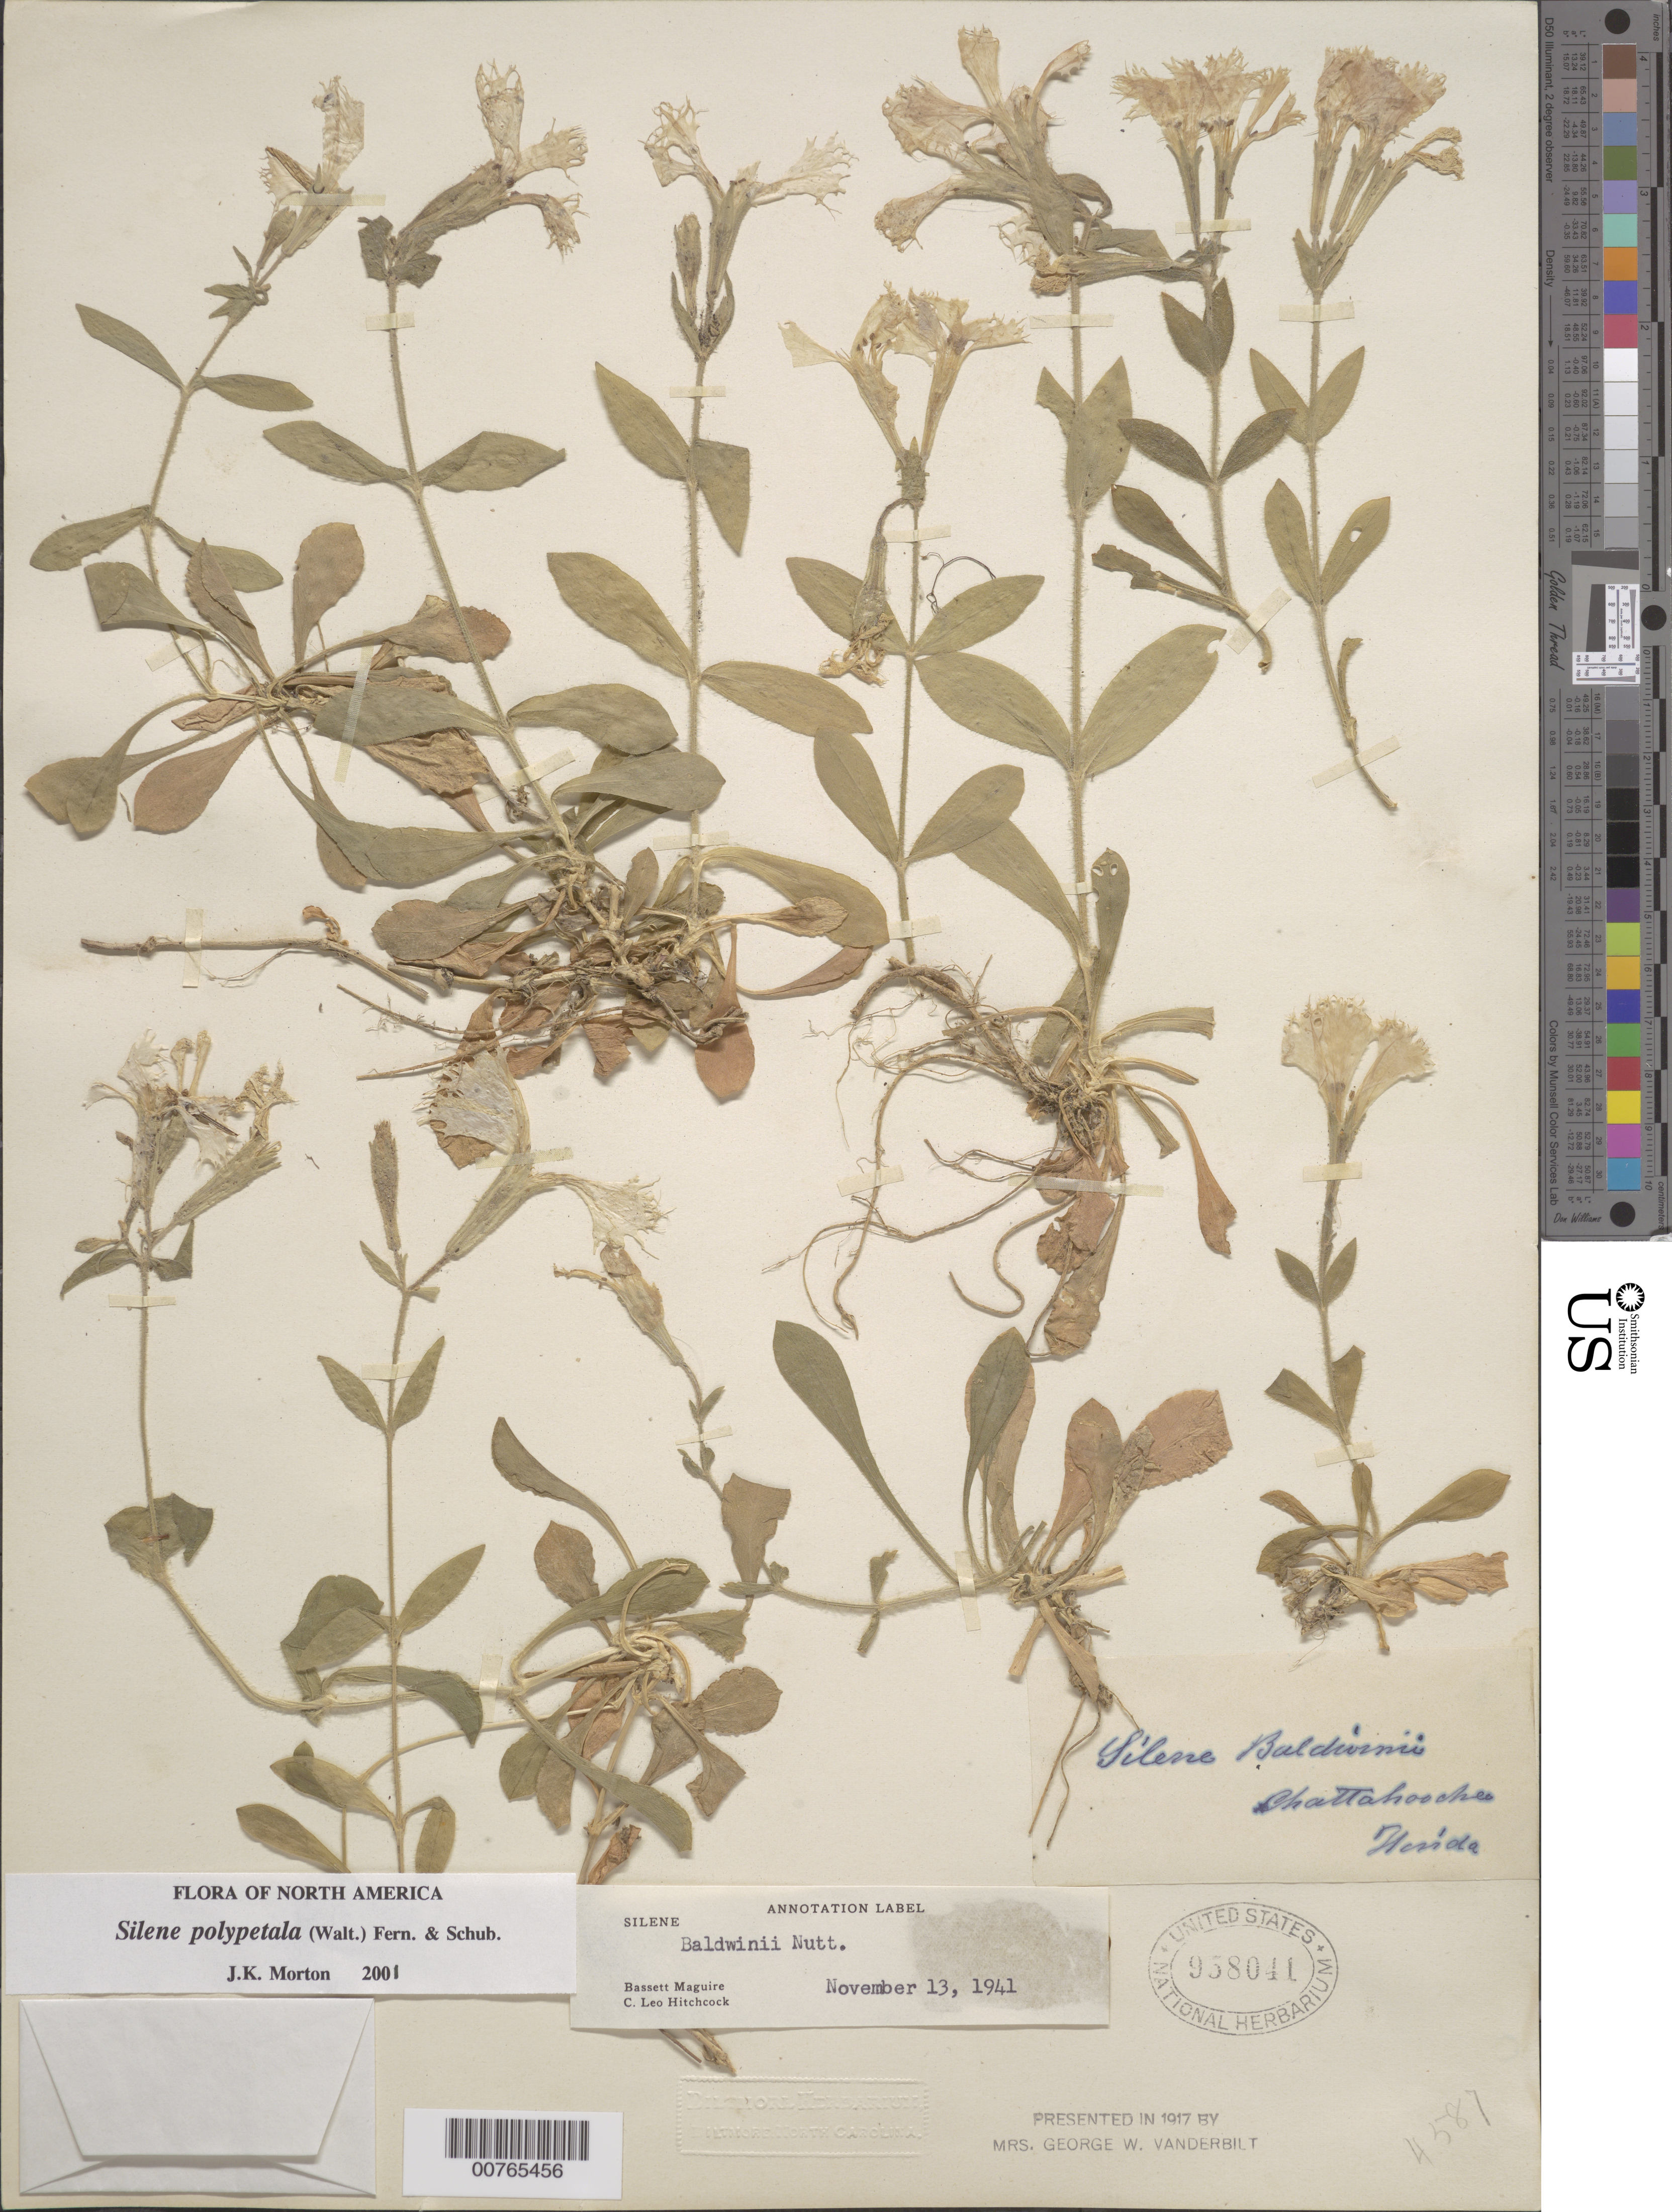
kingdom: Plantae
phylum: Tracheophyta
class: Magnoliopsida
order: Caryophyllales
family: Caryophyllaceae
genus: Silene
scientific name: Silene polypetala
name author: (Walter) Fernald &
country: United States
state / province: Florida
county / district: Gadsden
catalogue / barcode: US 958041